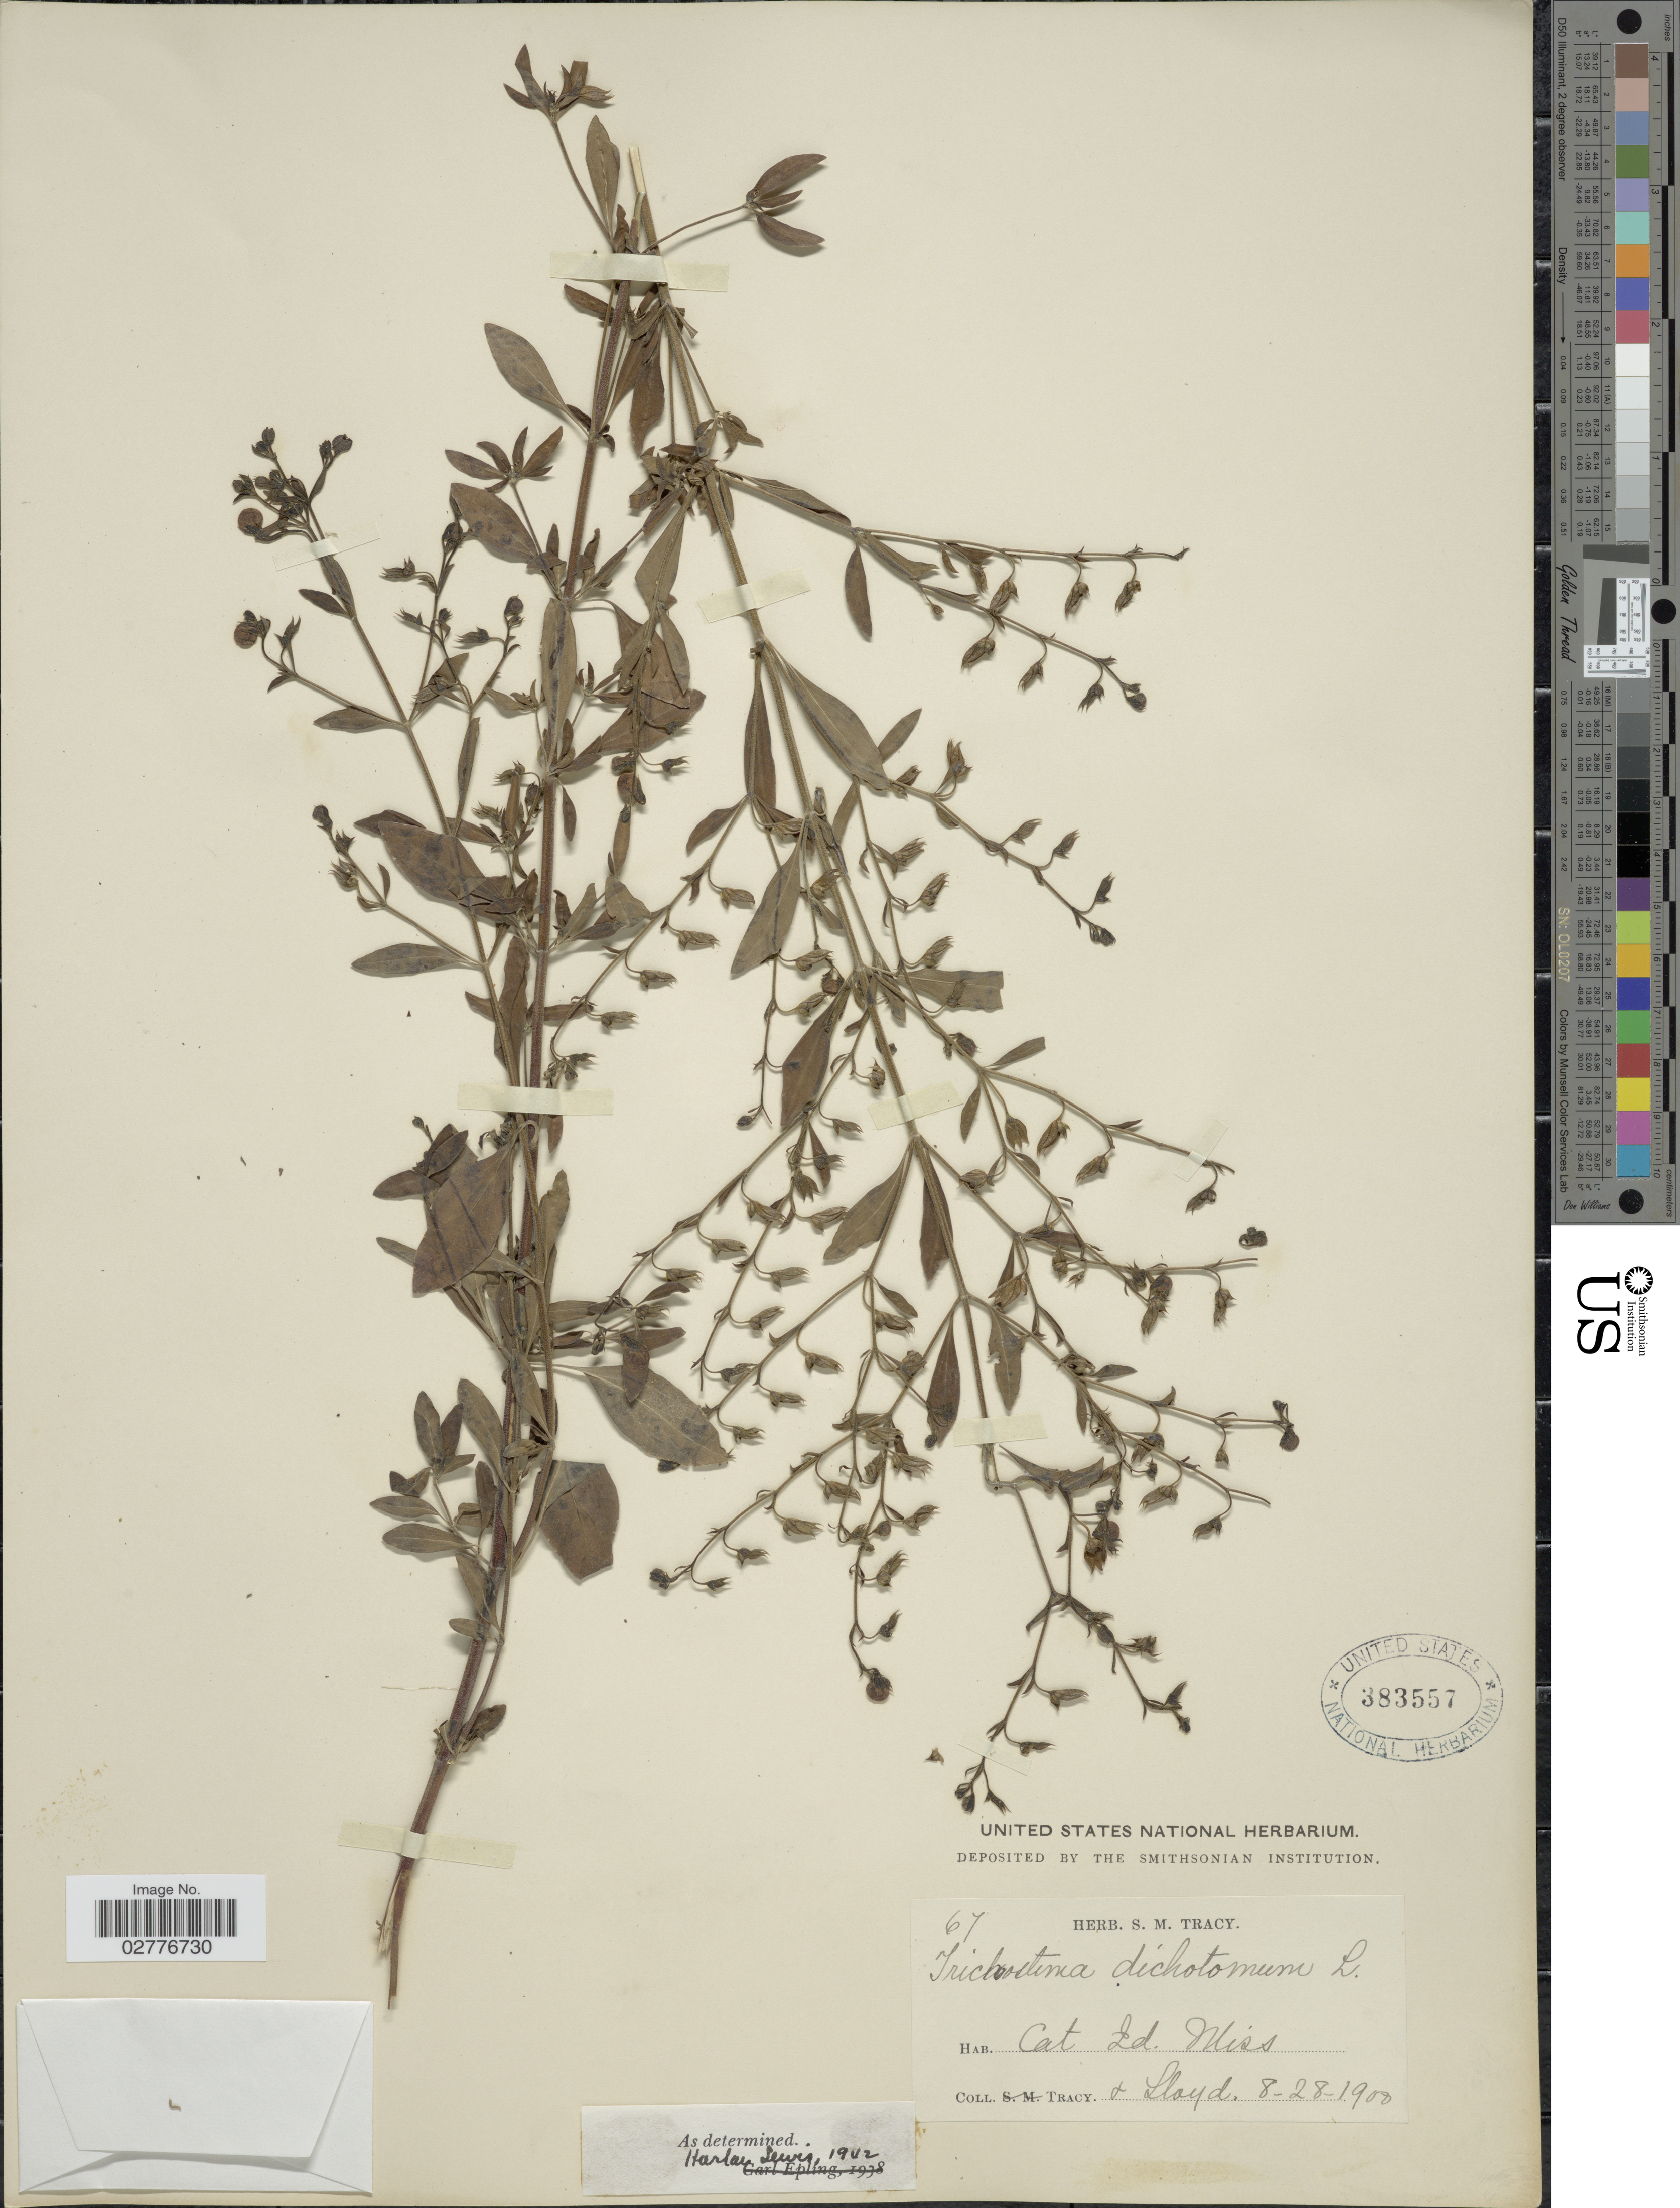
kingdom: Plantae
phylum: Tracheophyta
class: Magnoliopsida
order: Lamiales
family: Lamiaceae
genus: Trichostema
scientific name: Trichostema dichotomum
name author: L.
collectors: -. Tracy & -- Lloyd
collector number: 67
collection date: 1900-08-28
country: United States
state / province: Mississippi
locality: Cat. Id.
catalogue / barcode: US 383557